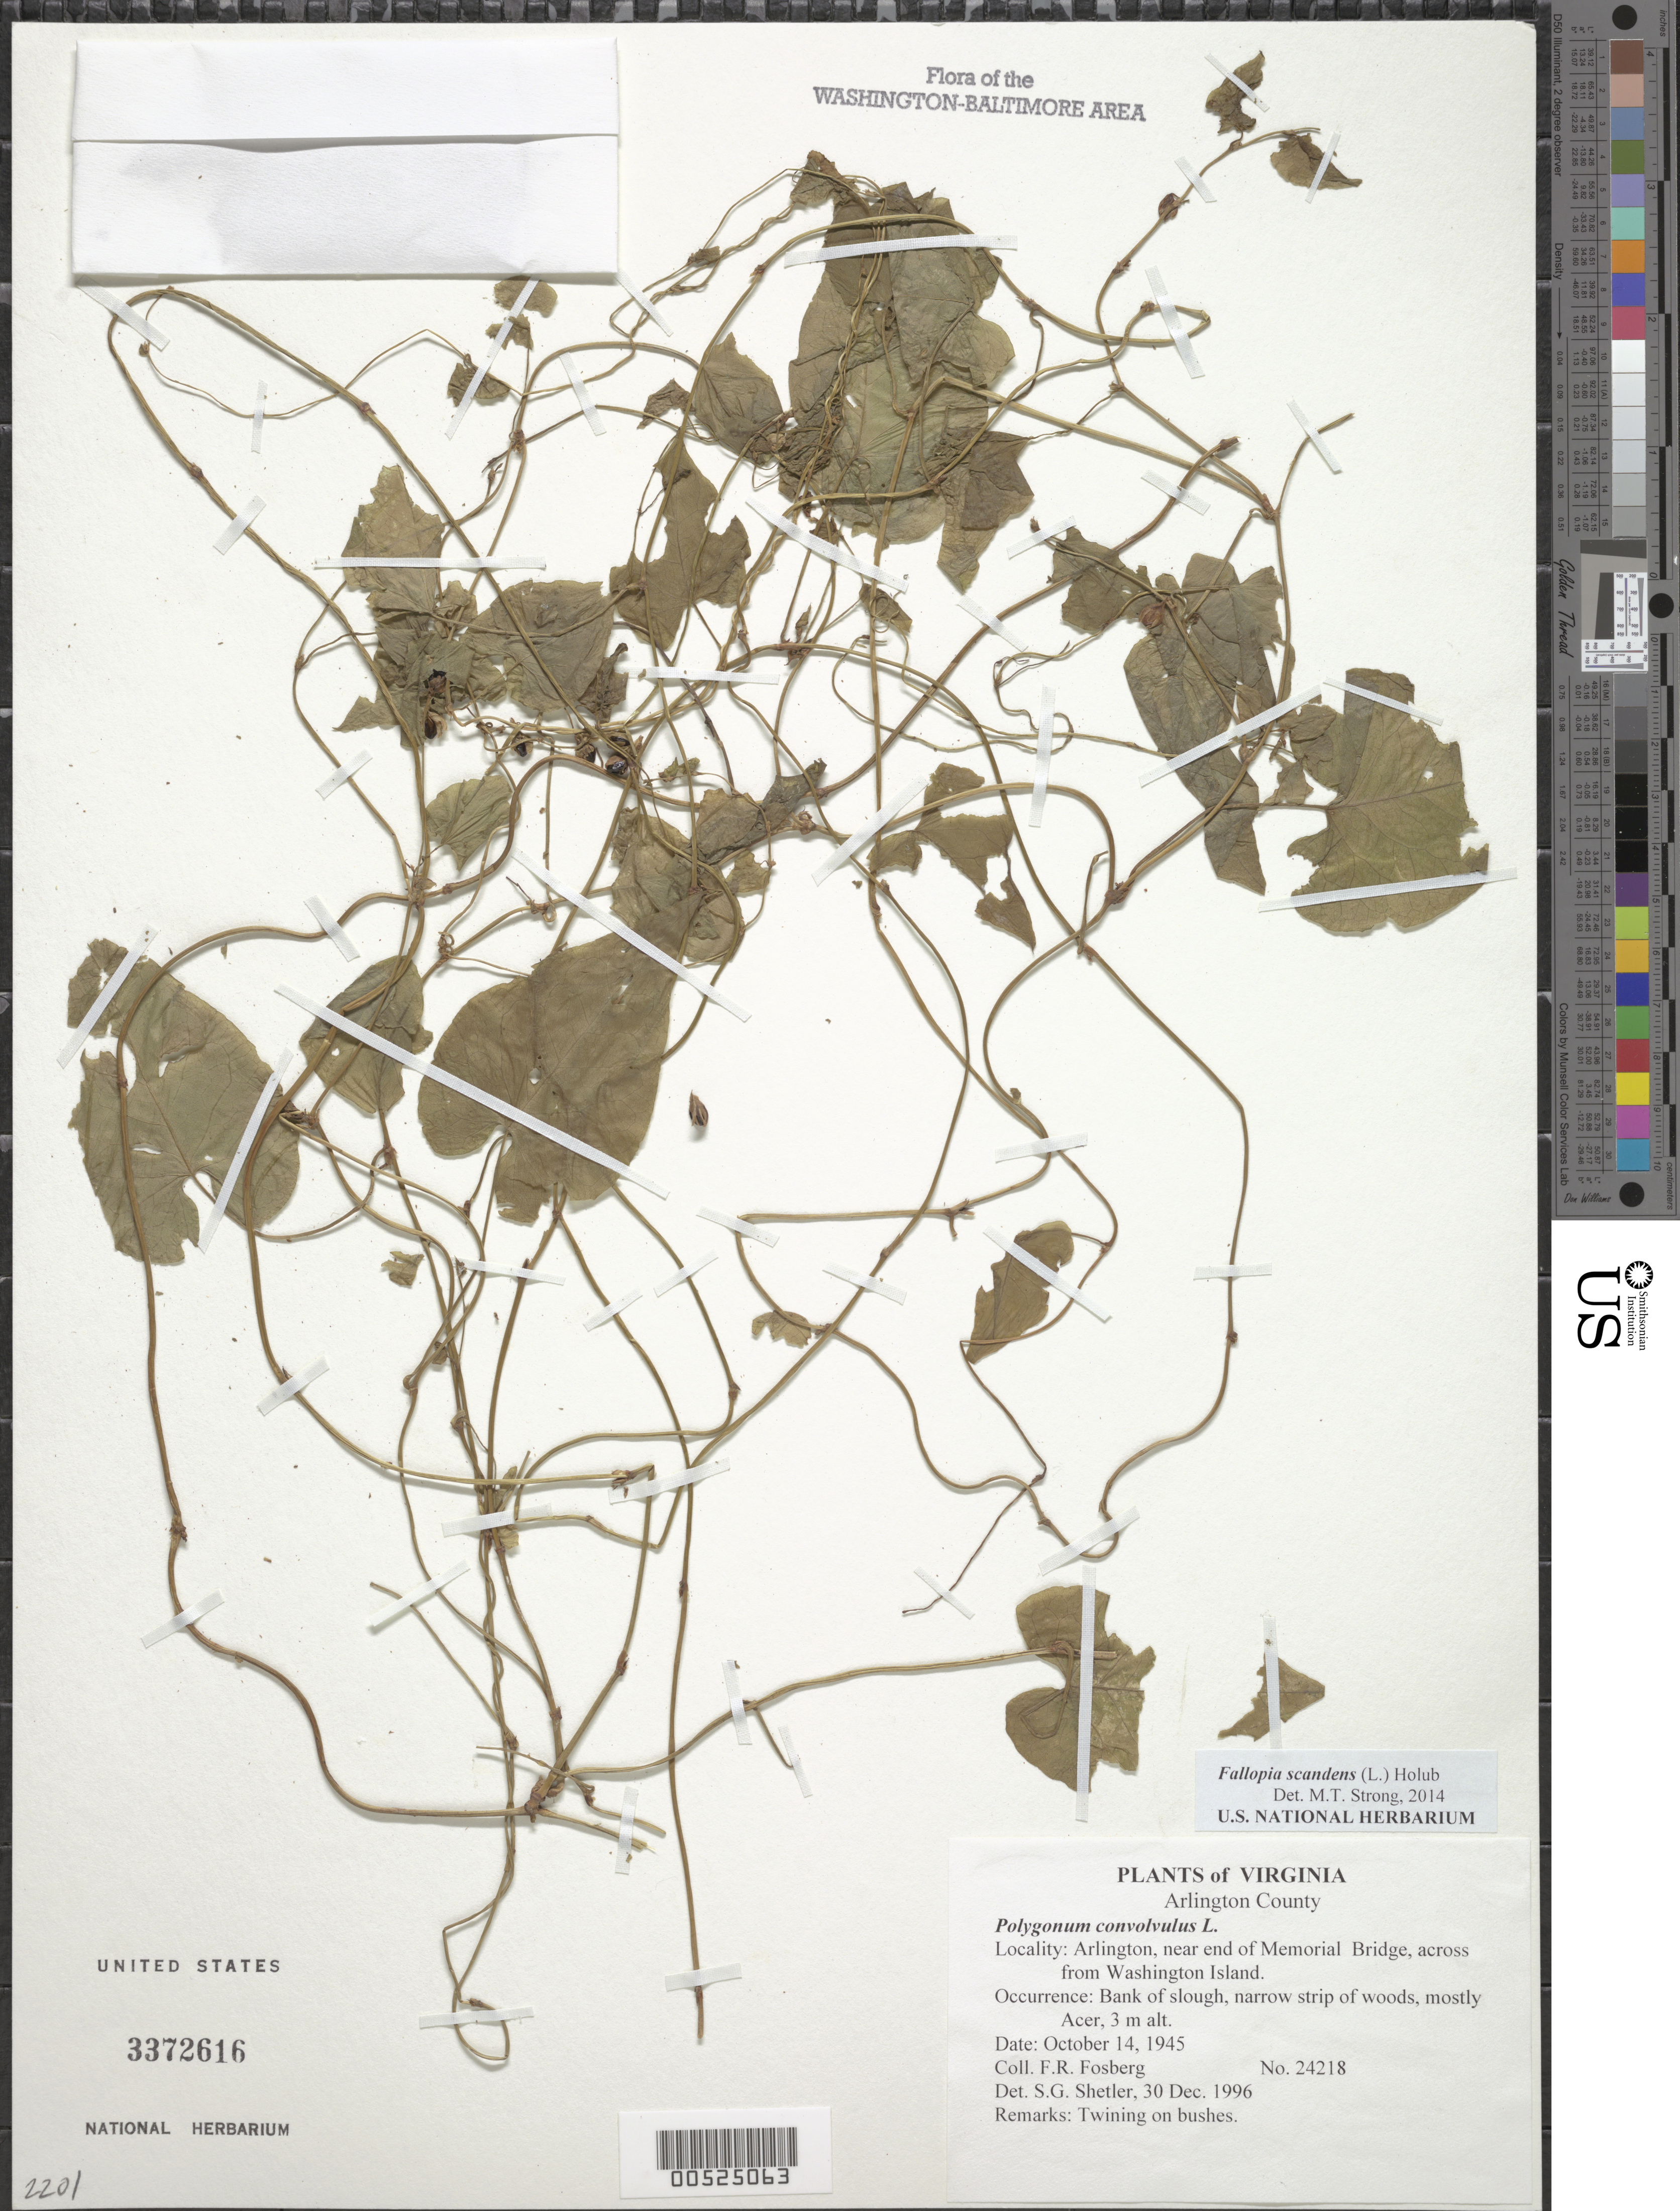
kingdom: Plantae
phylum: Tracheophyta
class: Magnoliopsida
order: Caryophyllales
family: Polygonaceae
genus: Fallopia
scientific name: Fallopia scandens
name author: (L.) Holub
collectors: F. R. Fosberg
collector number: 24218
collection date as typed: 14 Oct 1945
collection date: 1945-10-14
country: United States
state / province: Virginia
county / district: Arlington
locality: Arlington, near end of Memorial Bridge, across from Washington Island.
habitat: Bank of slough, narrow strip of woods, mostly Acer, 3 m alt.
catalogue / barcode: US 3372616